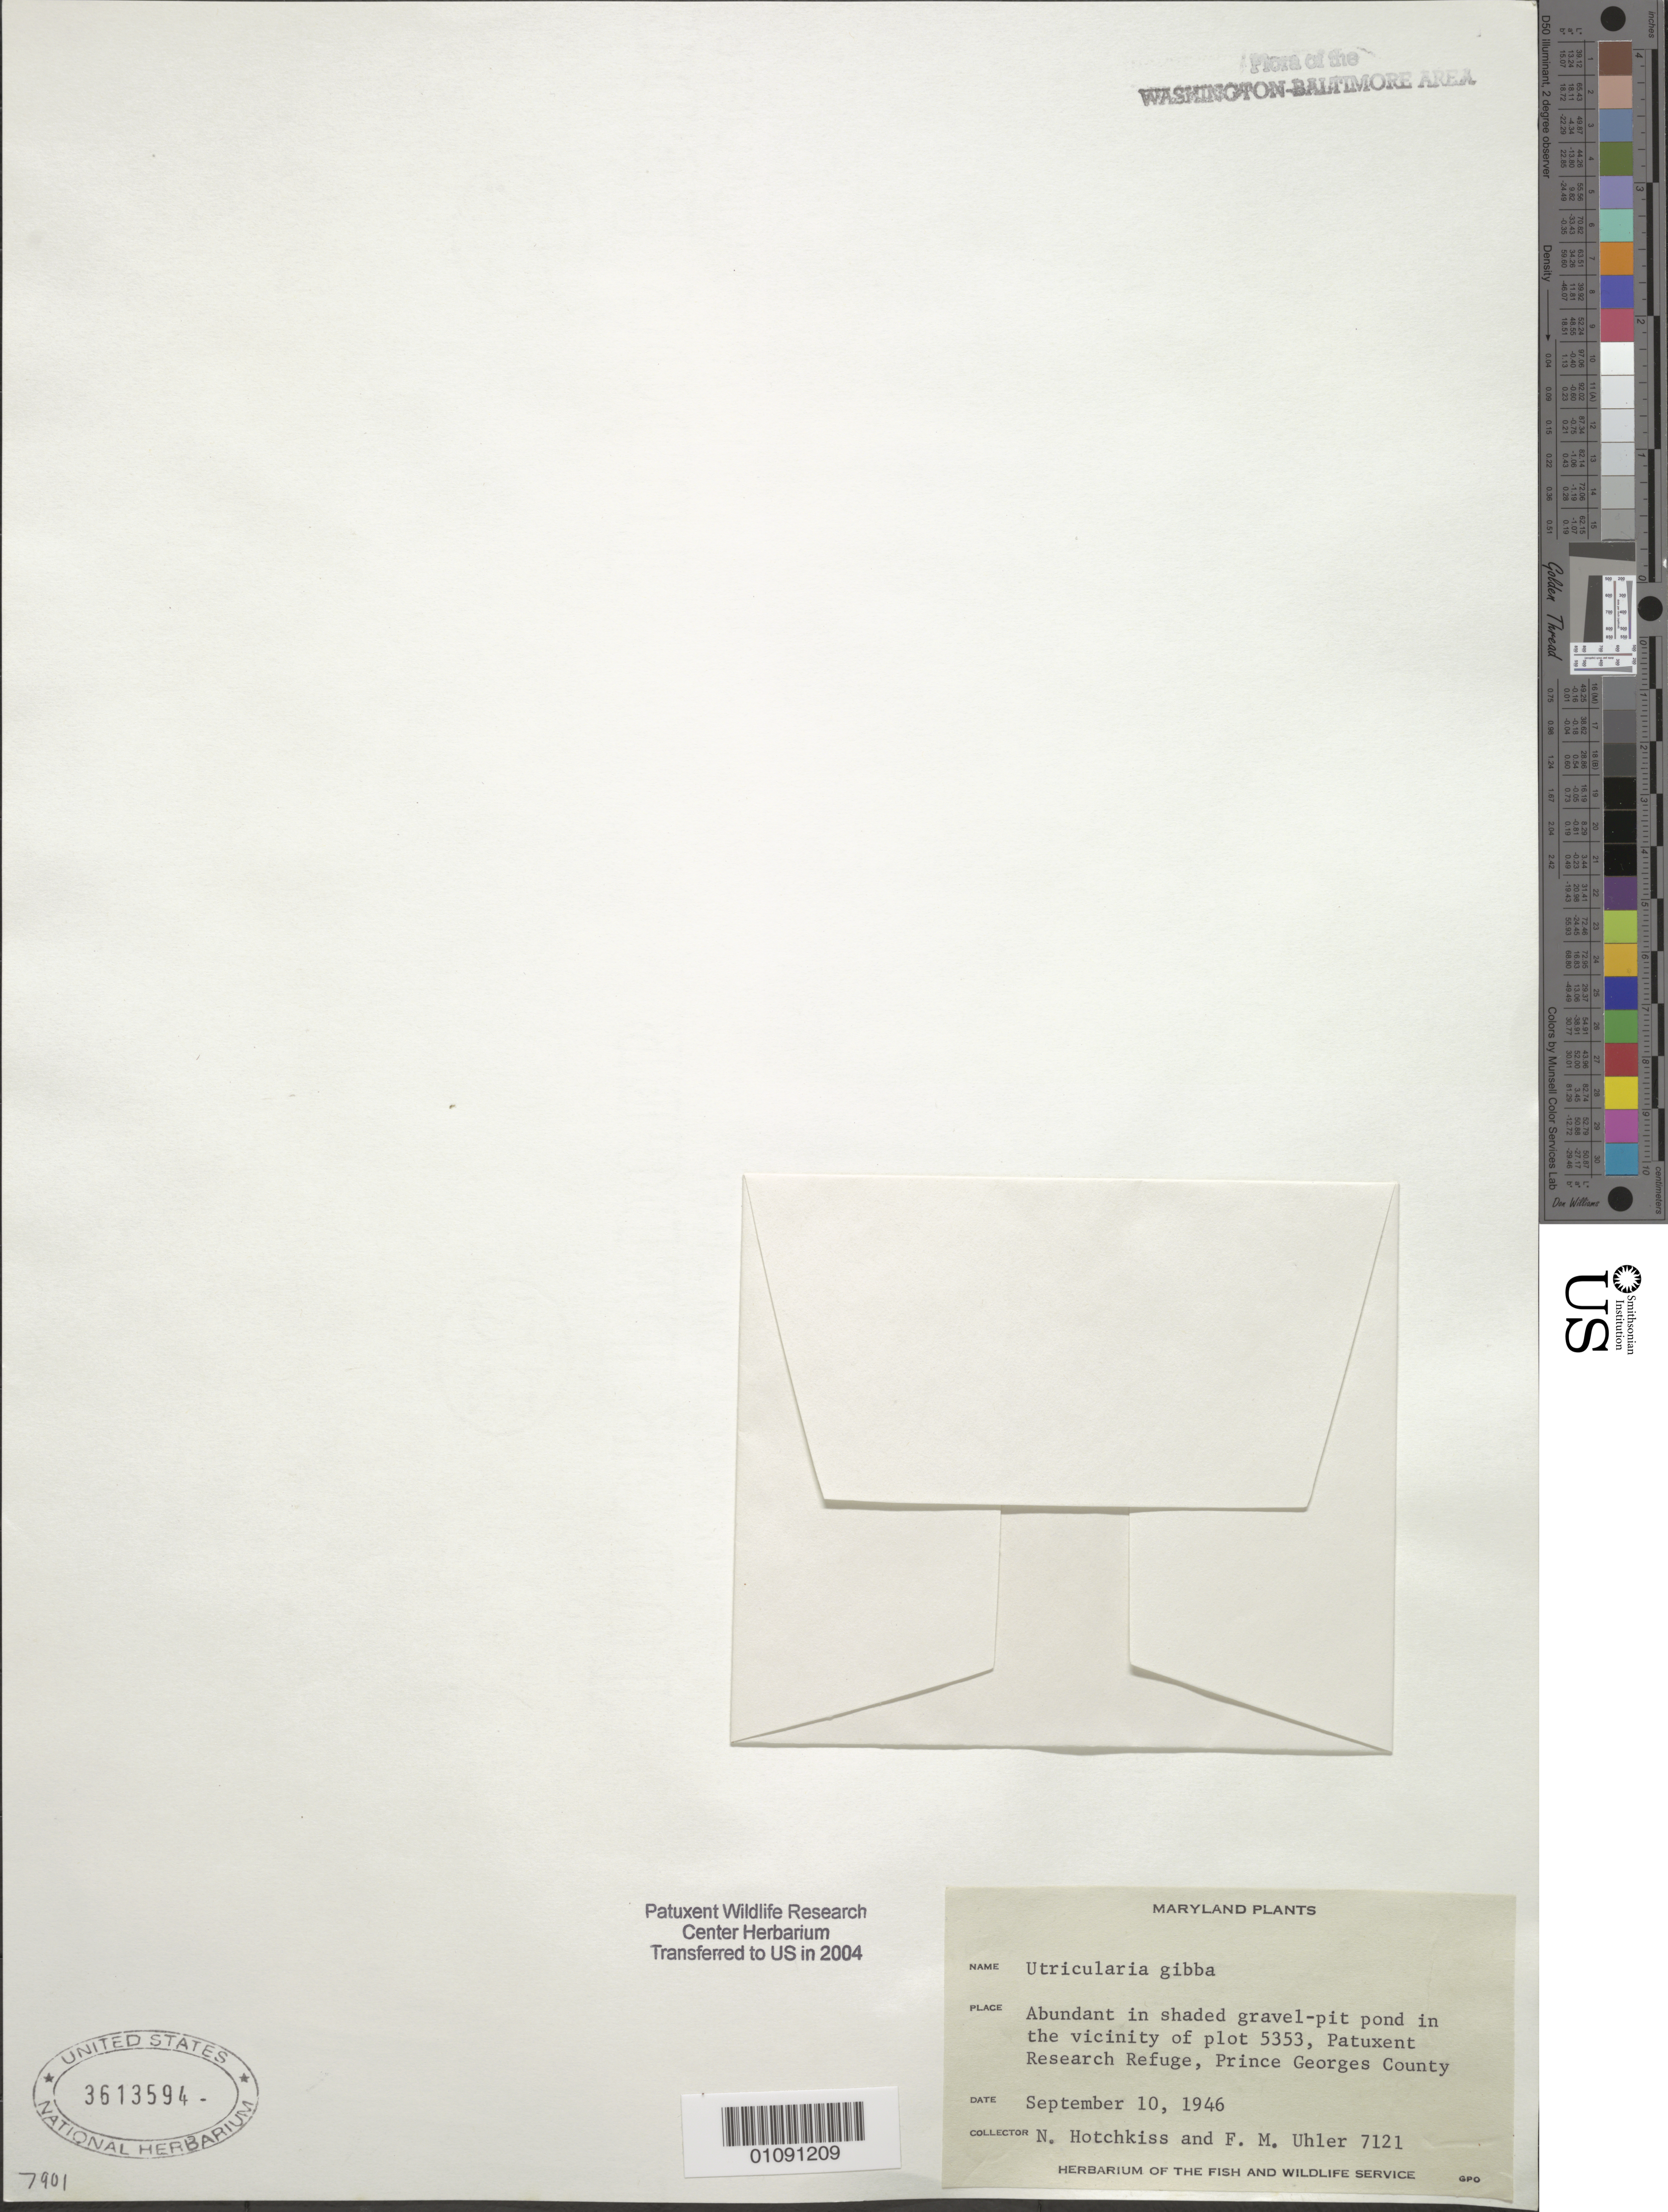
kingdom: Plantae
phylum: Tracheophyta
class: Magnoliopsida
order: Lamiales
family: Lentibulariaceae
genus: Utricularia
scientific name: Utricularia gibba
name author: L.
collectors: N. Hotchkiss & F. M. Uhler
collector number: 7121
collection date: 1946-09-10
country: United States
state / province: Maryland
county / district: Prince George's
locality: Patuxent Wildlife Refuge. Near plot 5353.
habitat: Abundant in shaded gravel-pit pond.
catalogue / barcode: US 3613594